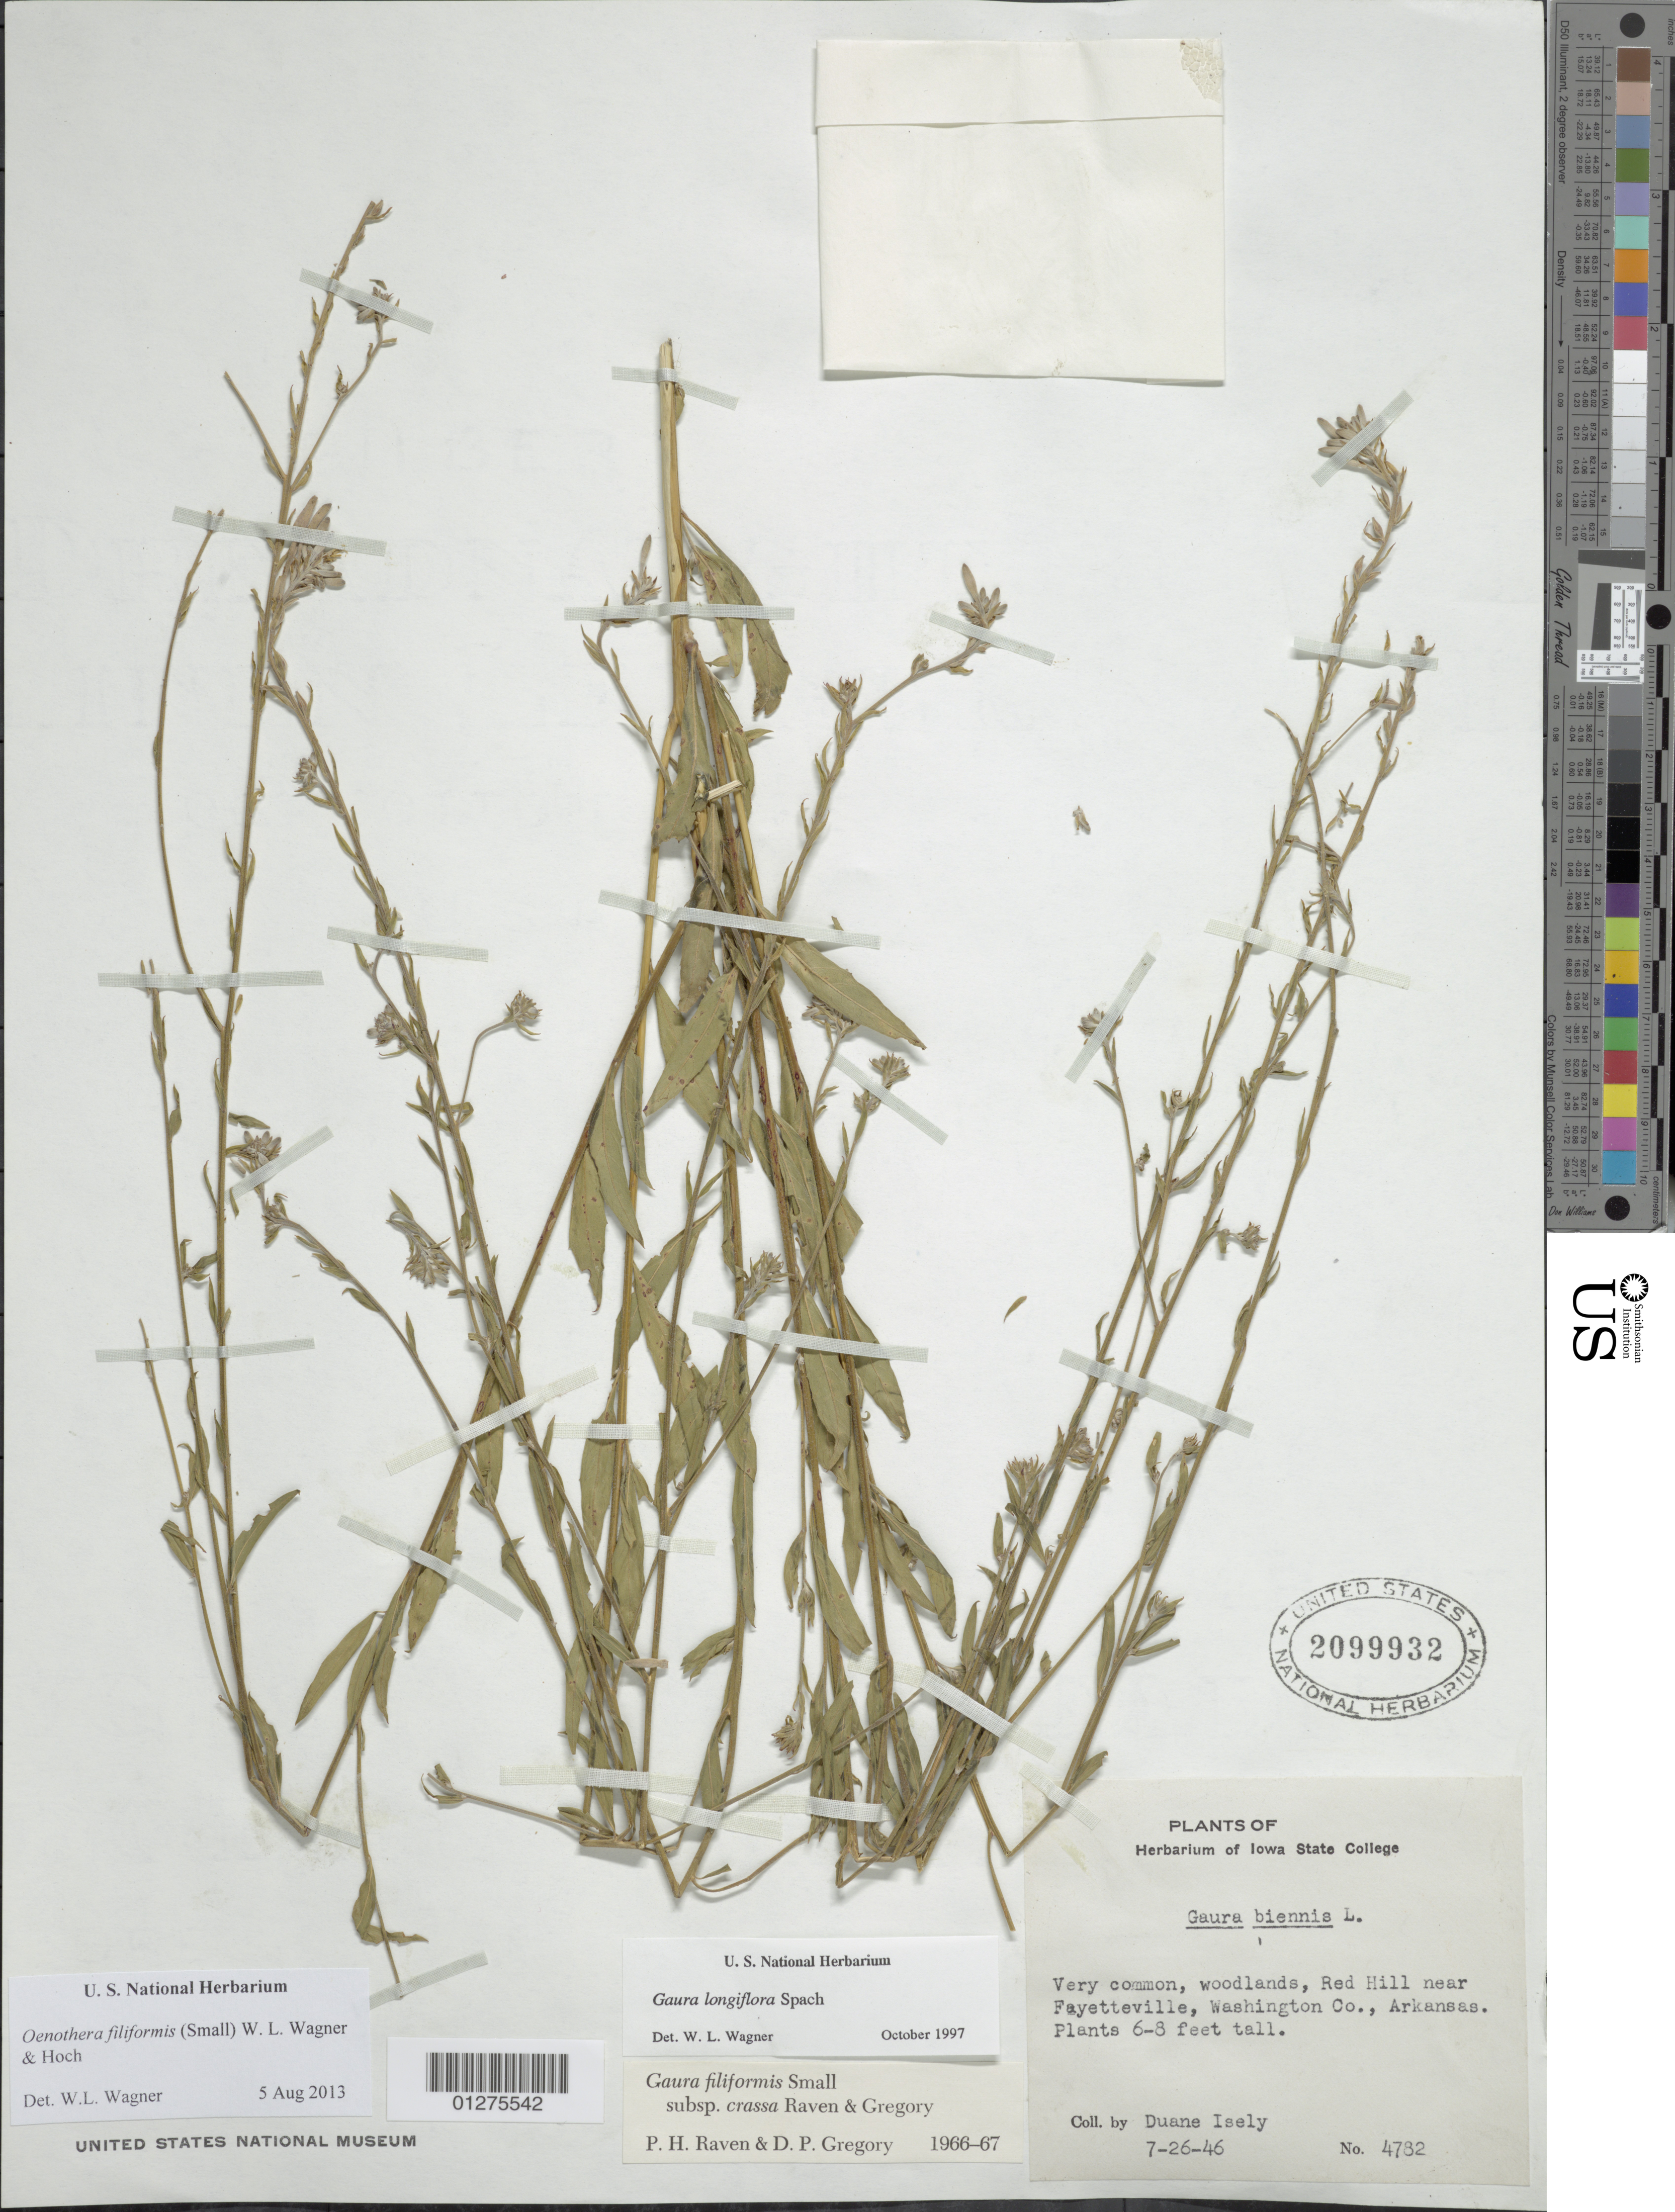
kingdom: Plantae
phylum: Tracheophyta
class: Magnoliopsida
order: Myrtales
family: Onagraceae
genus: Oenothera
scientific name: Oenothera filiformis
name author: (Small) W.L. Wagner & Hoch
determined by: Wagner, W. L., (BOT), Smithsonian Institution - National Museum of Natural History (UNITED STATES)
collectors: D. Isely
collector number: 4782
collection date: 1946-07-26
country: United States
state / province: Arkansas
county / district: Washington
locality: Red Hill near Fayetteville.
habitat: Woodlands.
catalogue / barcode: US 2099932